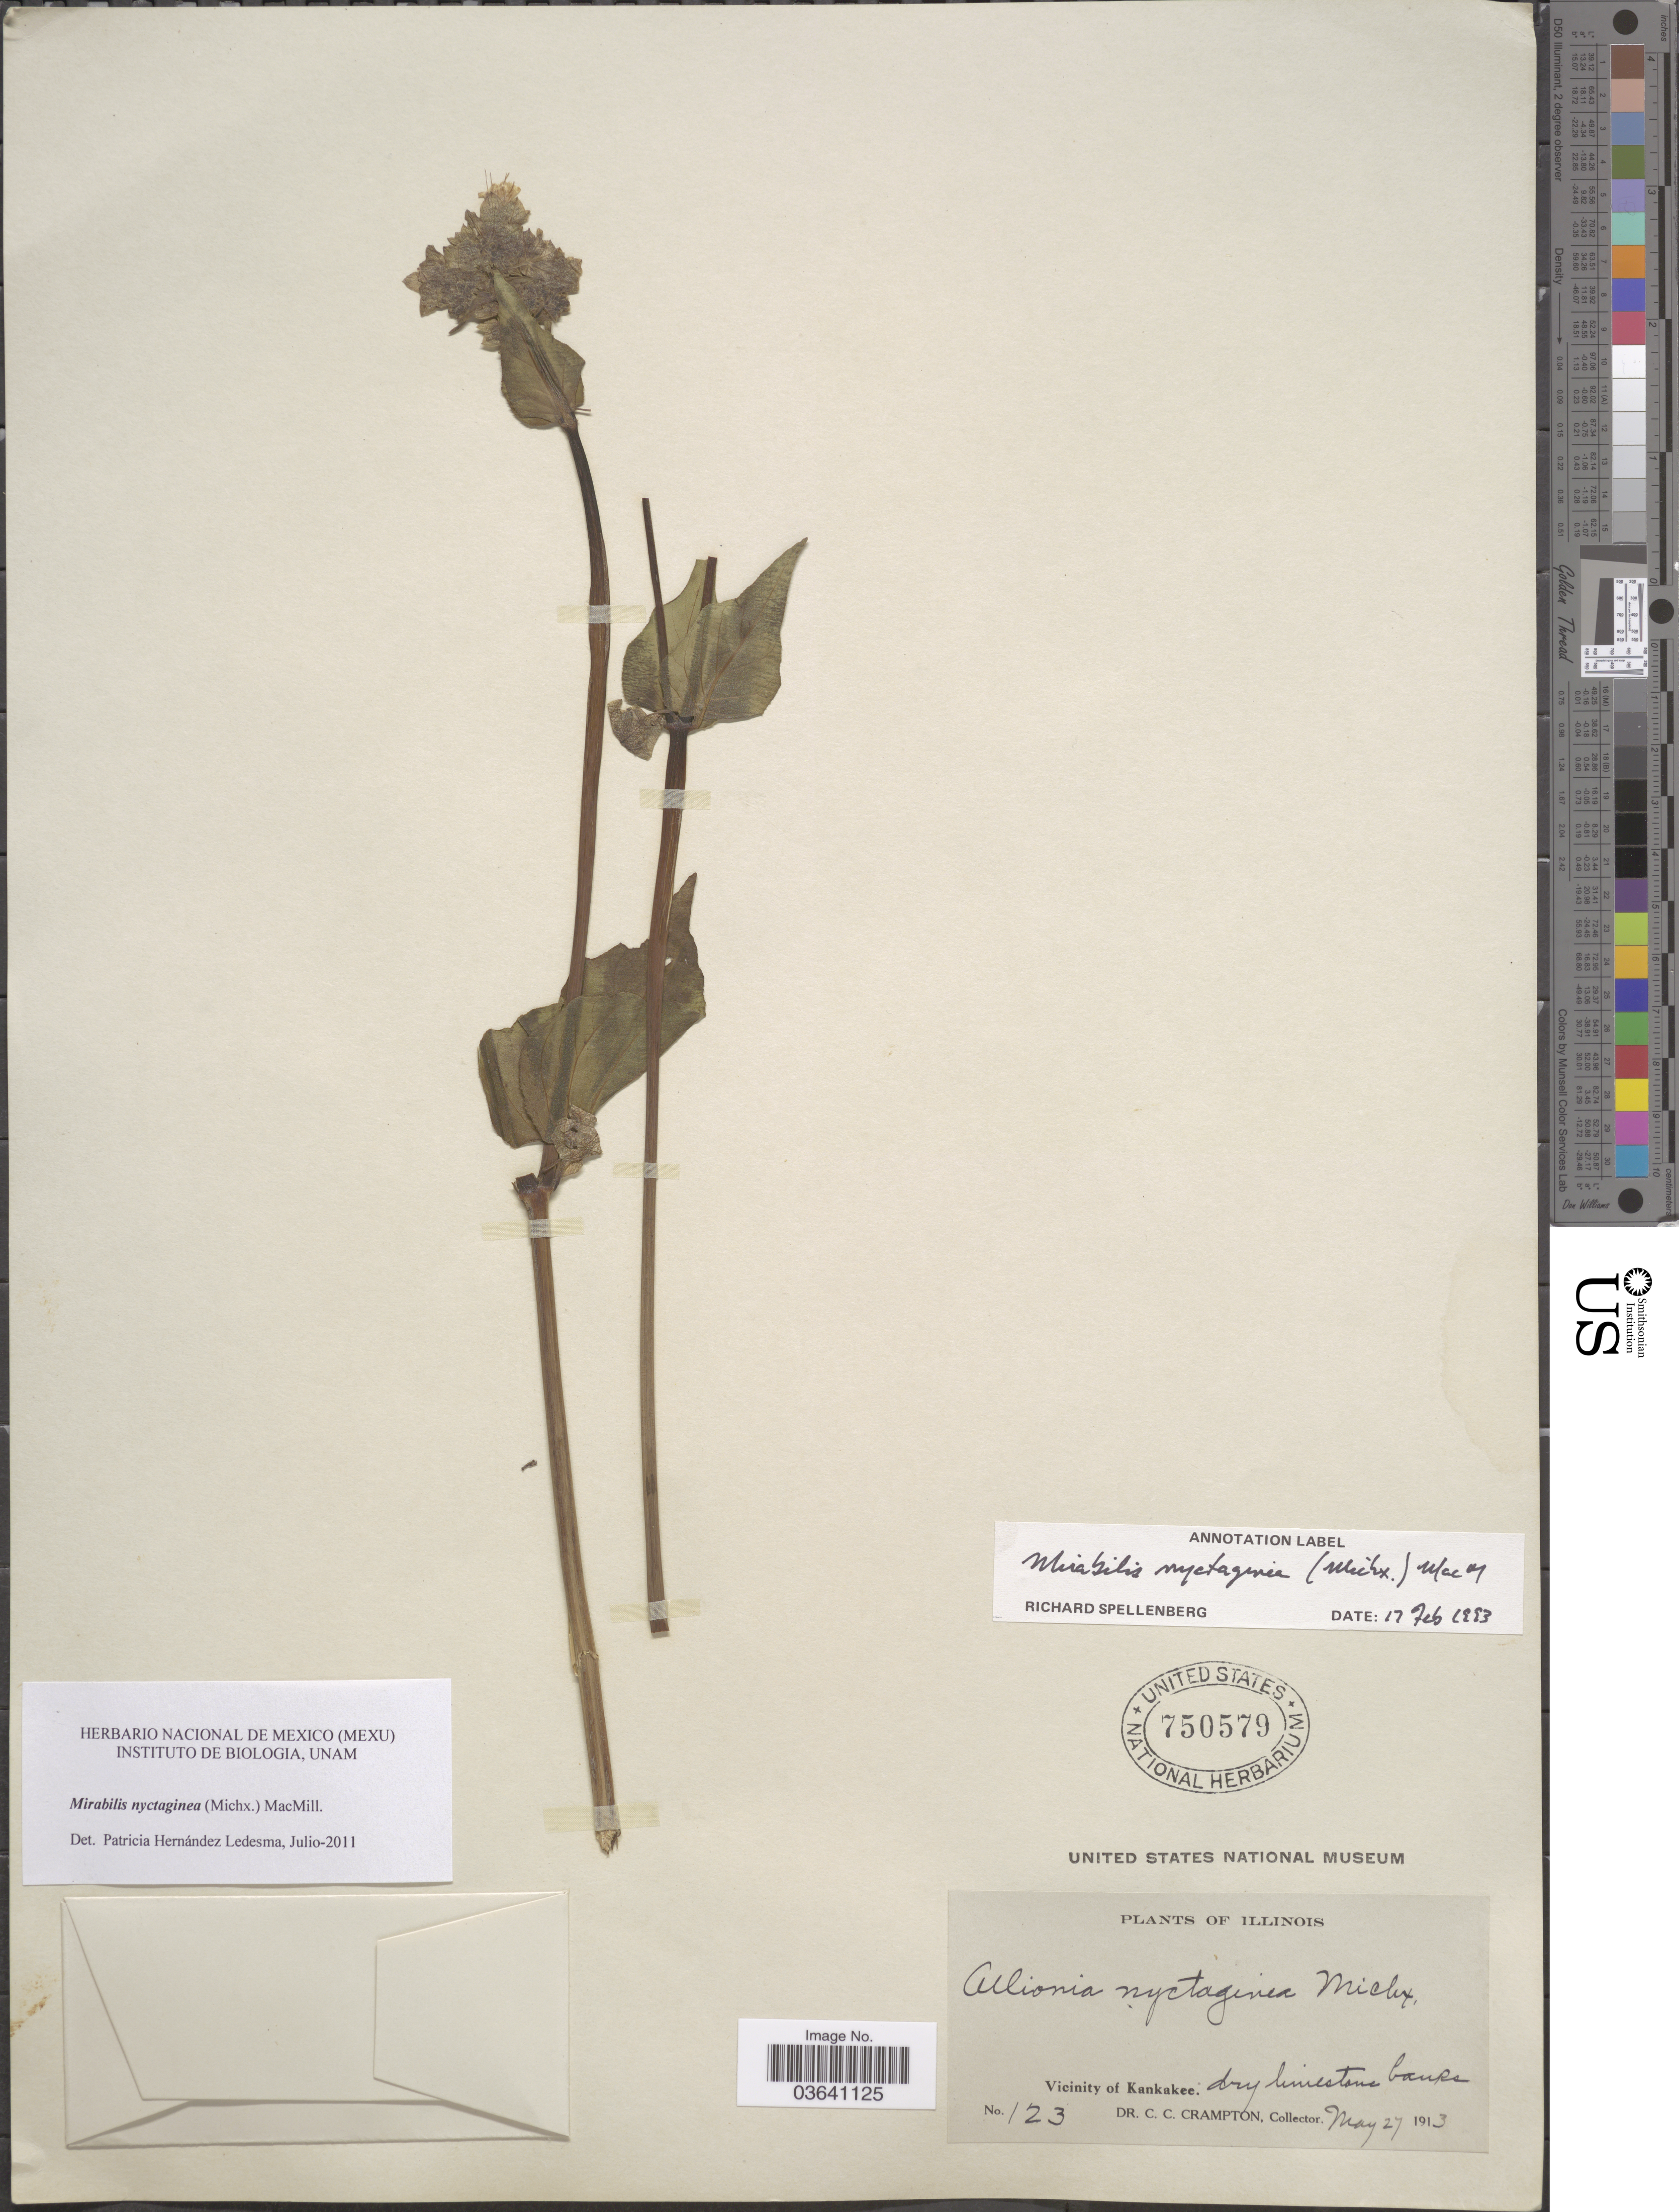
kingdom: Plantae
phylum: Tracheophyta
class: Magnoliopsida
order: Caryophyllales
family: Nyctaginaceae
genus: Mirabilis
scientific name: Mirabilis nyctaginea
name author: (Michx.) MacMill.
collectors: C. Crampton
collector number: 123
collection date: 1913-05-27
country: United States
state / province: Illinois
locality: Vicinity of Kankakee.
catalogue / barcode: US 750579